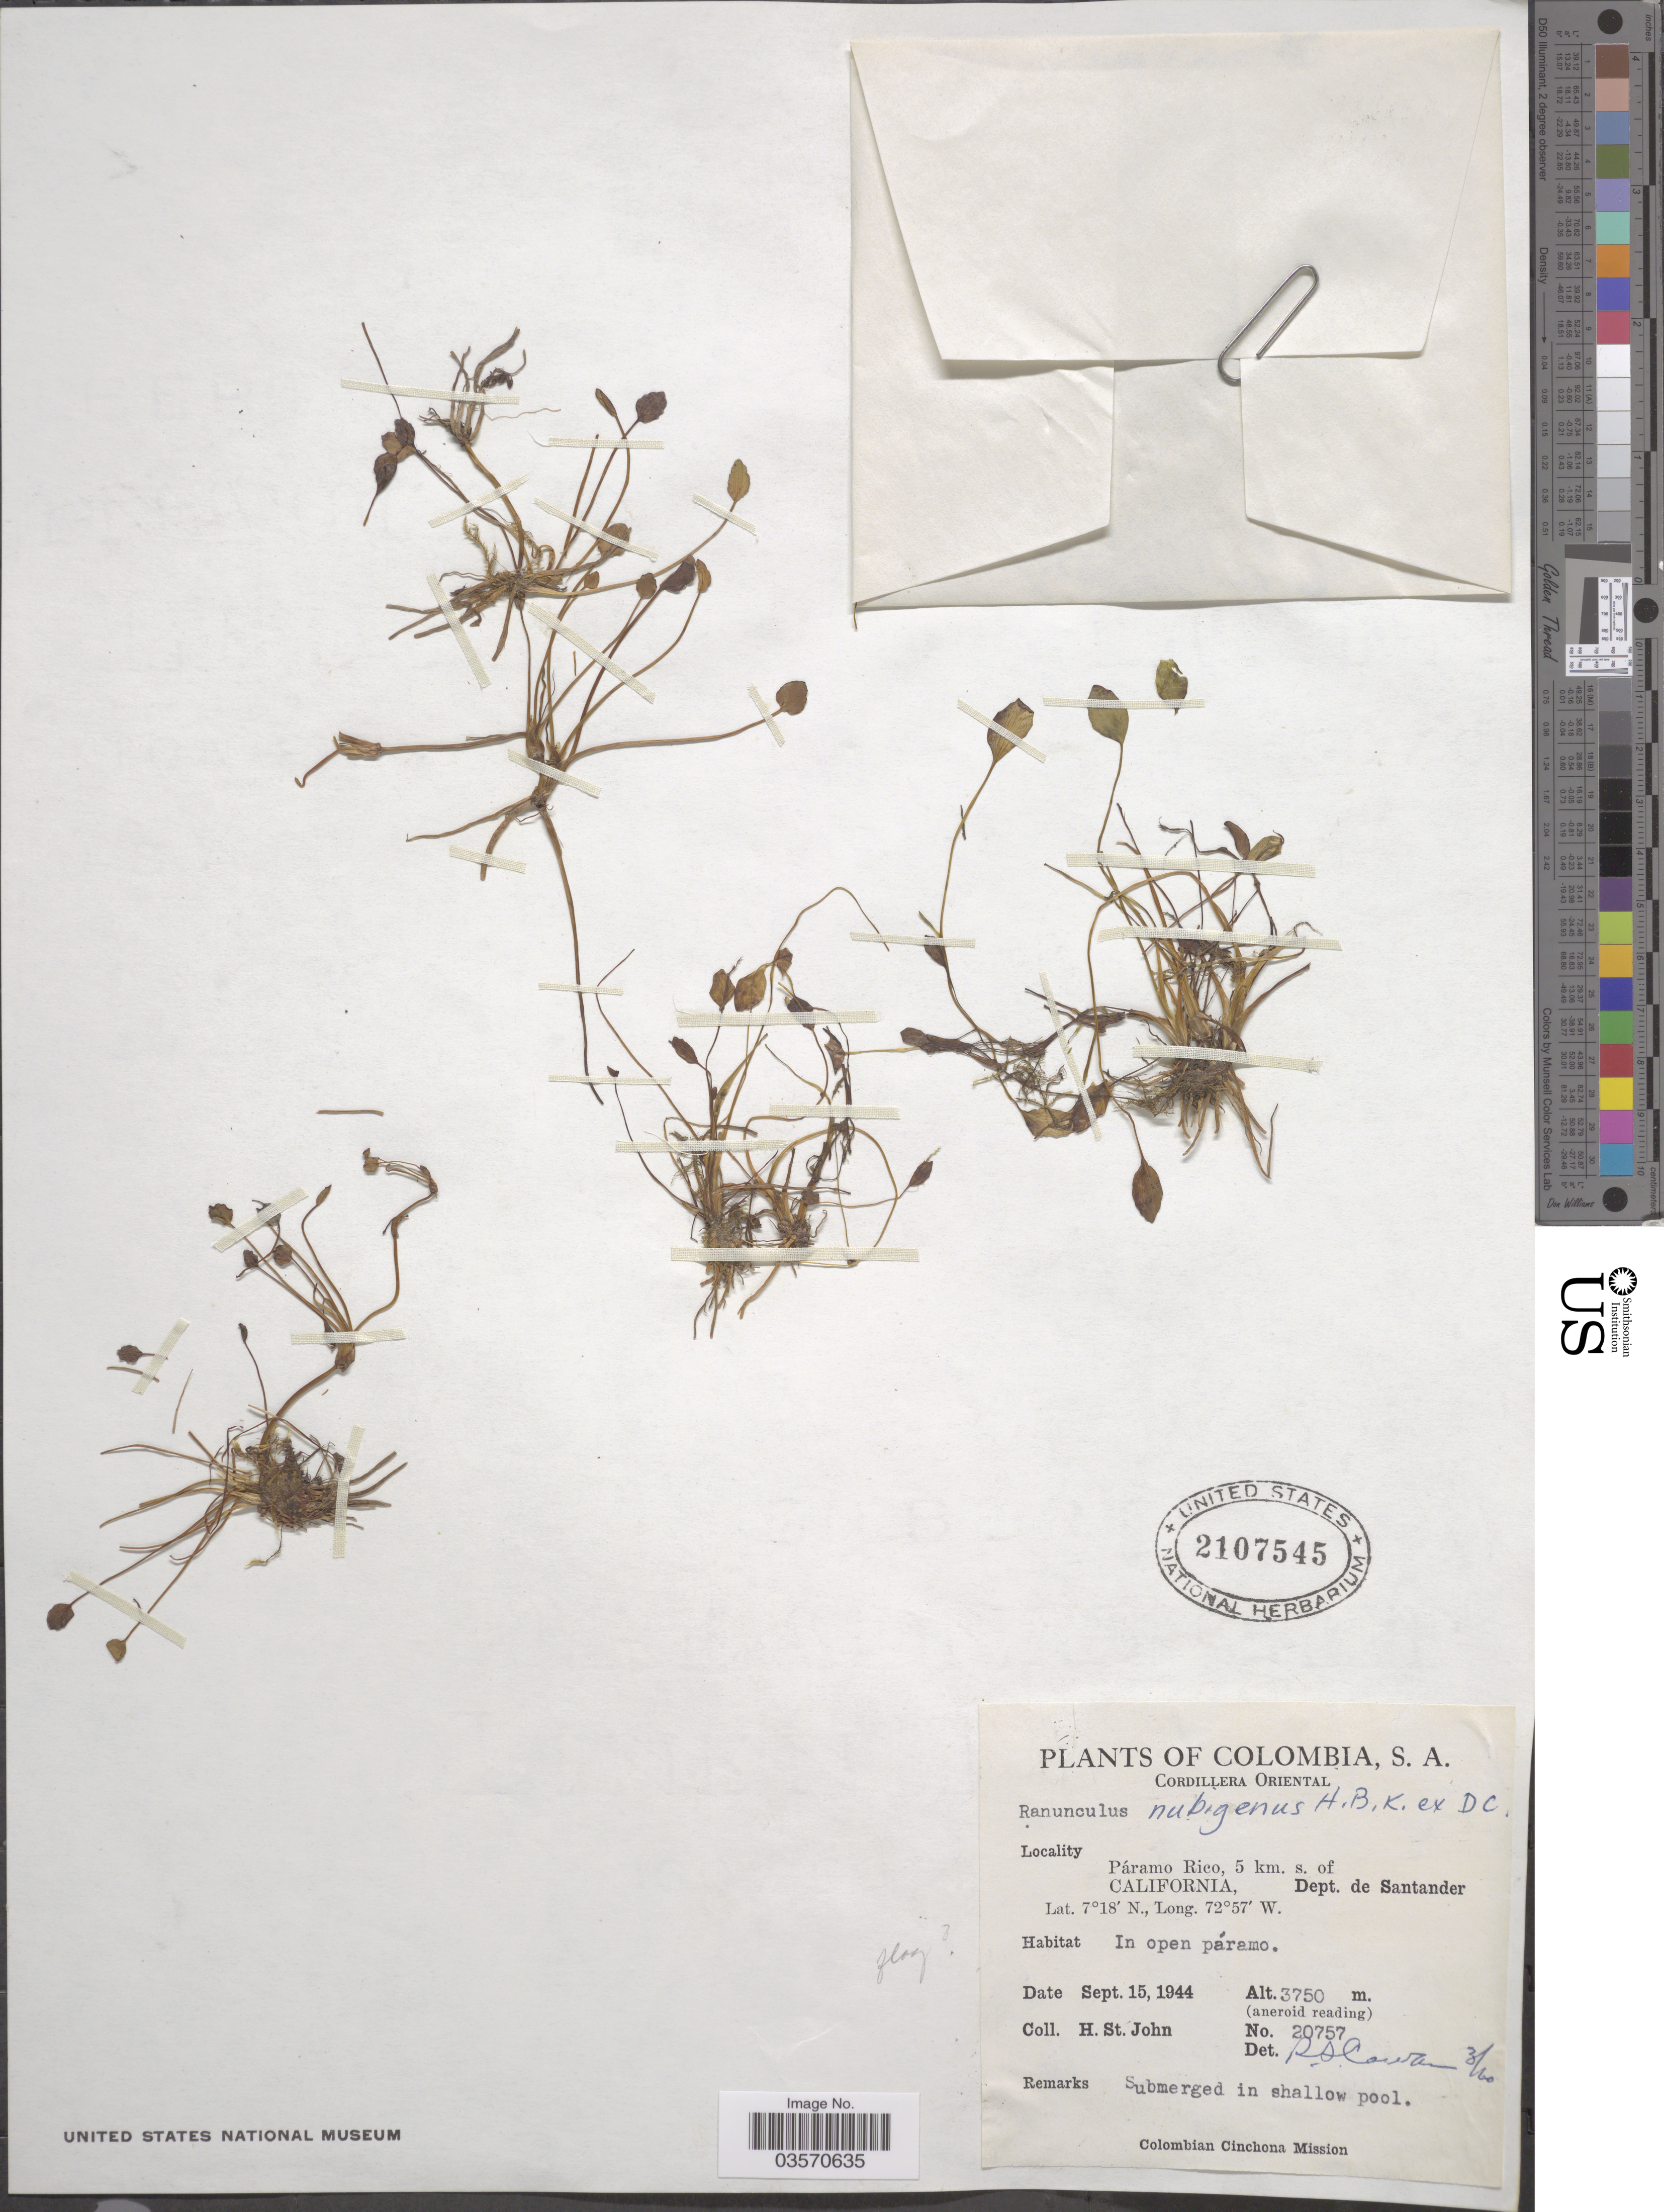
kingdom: Plantae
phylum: Tracheophyta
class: Magnoliopsida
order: Ranunculales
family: Ranunculaceae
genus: Ranunculus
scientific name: Ranunculus nubigenus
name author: Humb. et al. ex DC.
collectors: H. St. John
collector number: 20757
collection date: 1944-09-15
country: Colombia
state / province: Santander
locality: Cordillera Oriental. Páramo Rico, 5 km. s. of California. Dept. de Santander.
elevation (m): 3750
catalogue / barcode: US 2107545